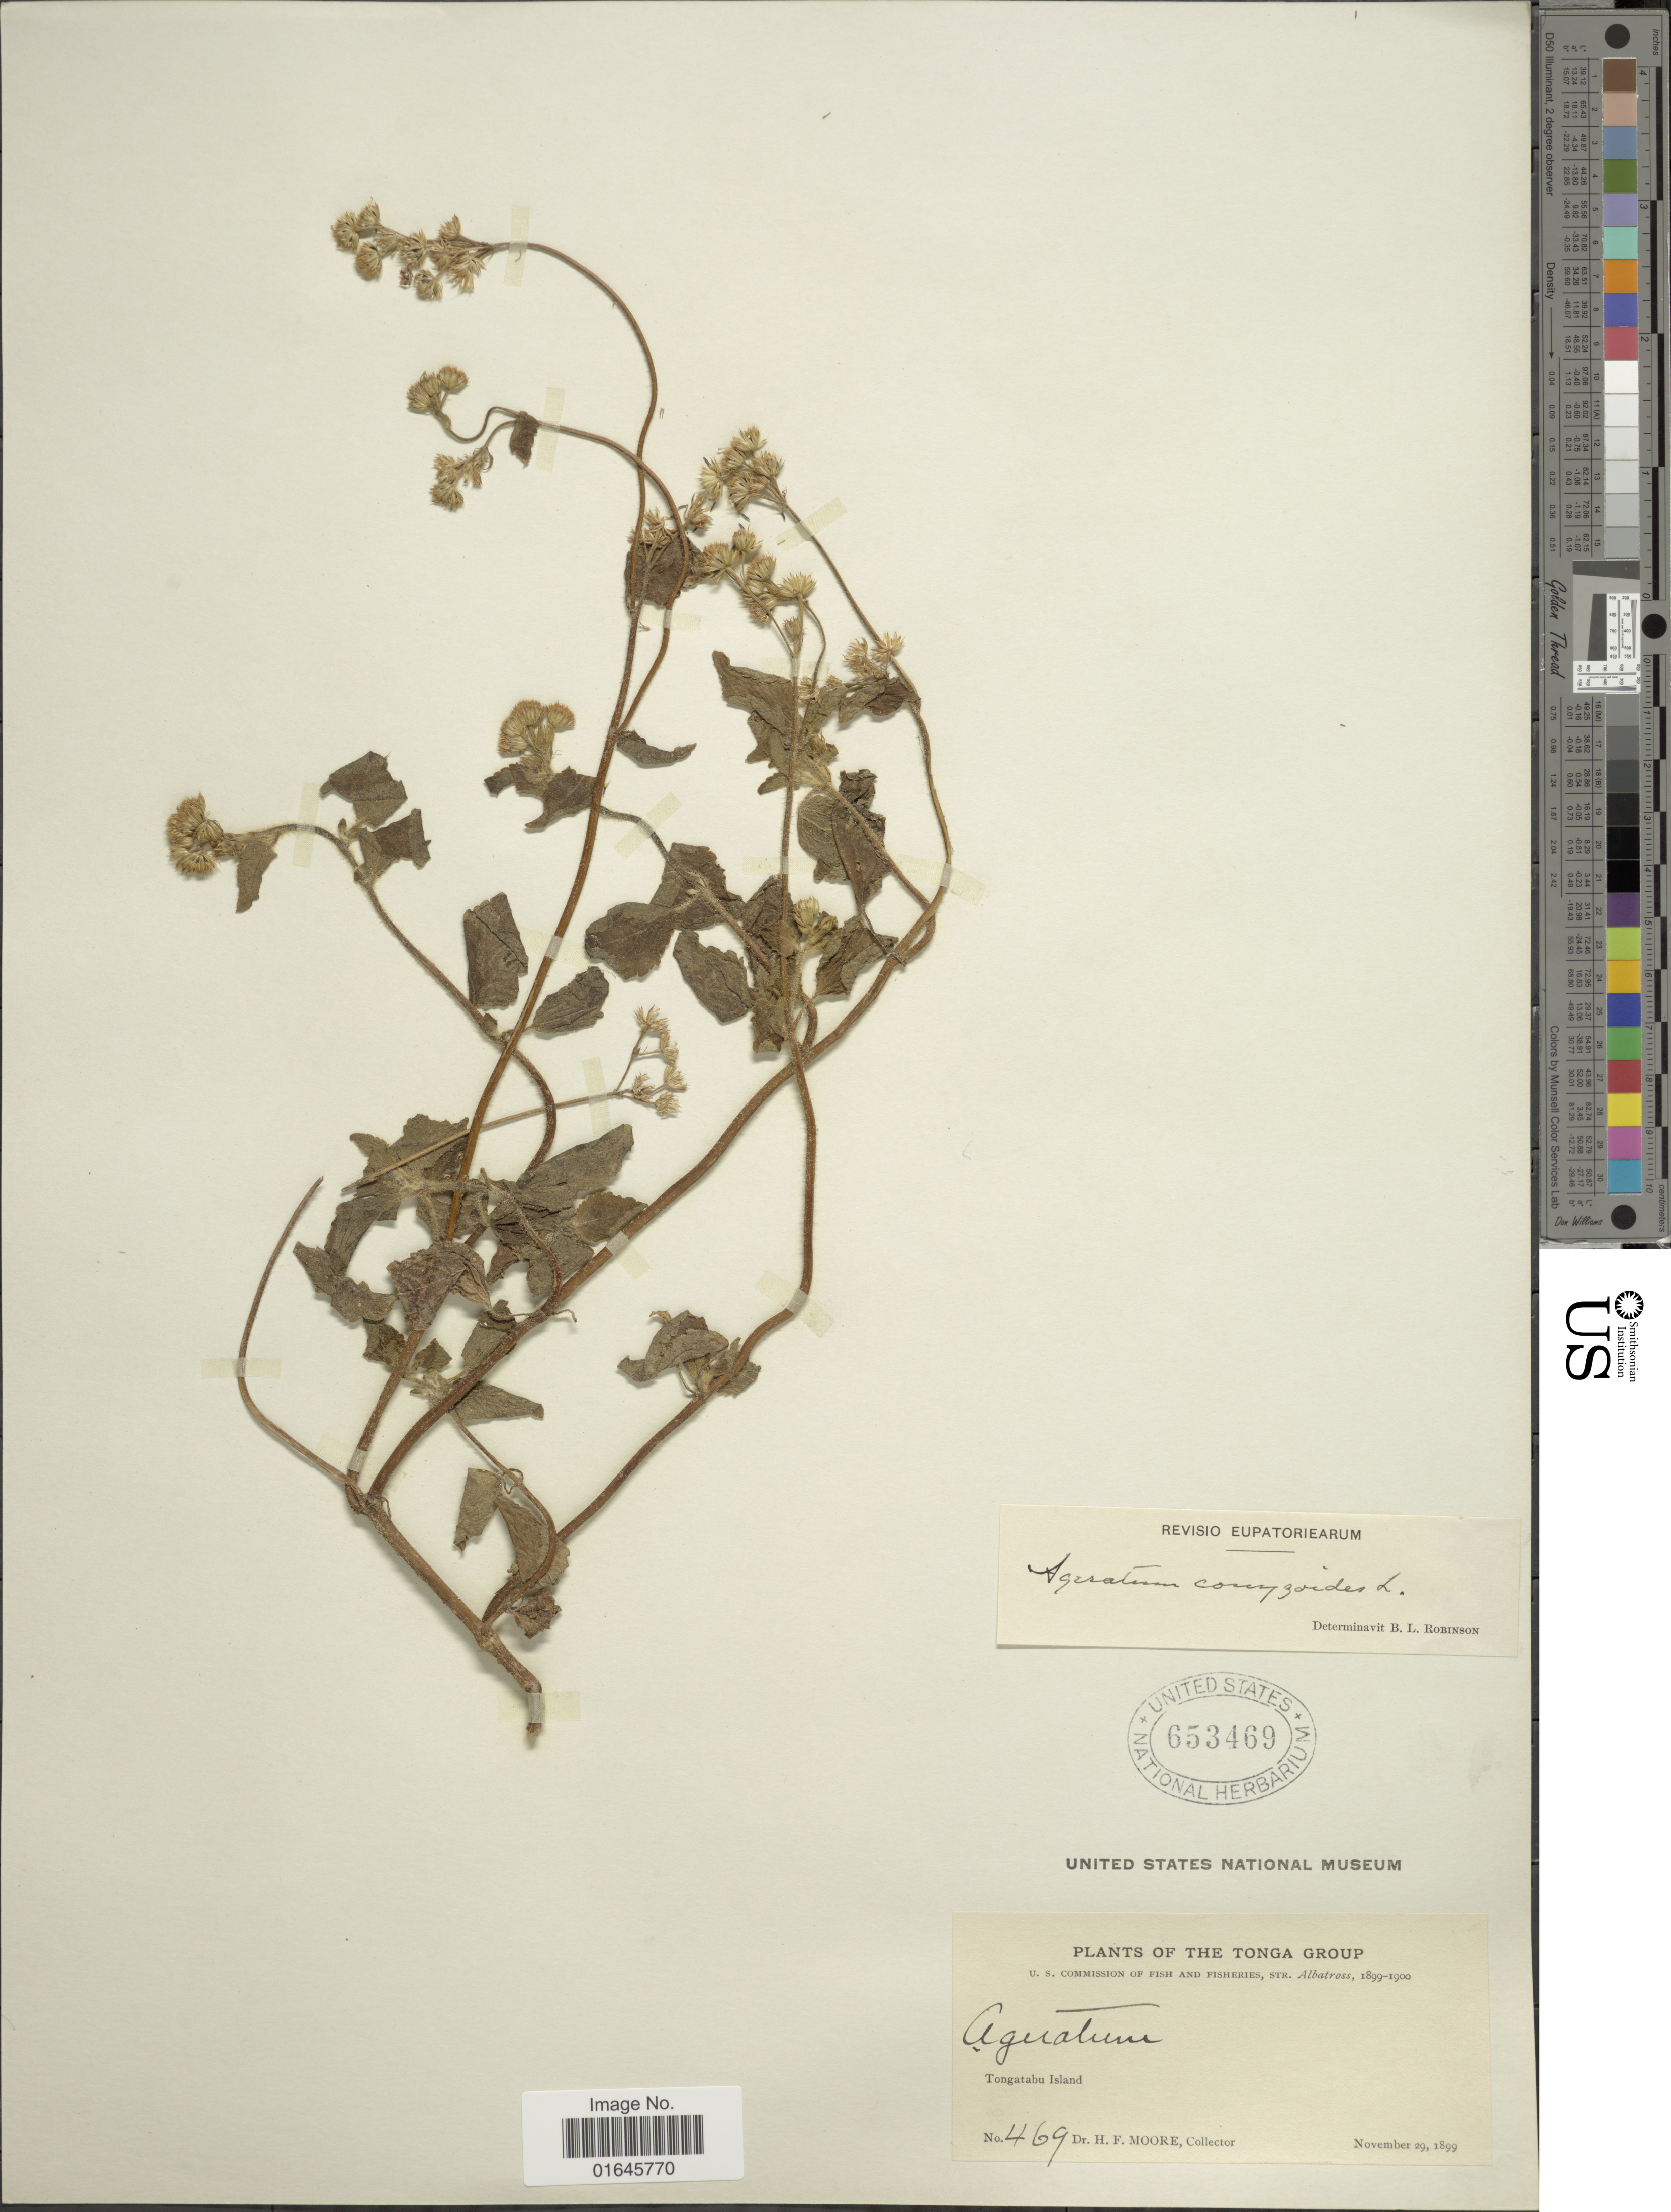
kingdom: Plantae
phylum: Tracheophyta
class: Magnoliopsida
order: Asterales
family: Asteraceae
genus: Ageratum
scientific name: Ageratum conyzoides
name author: L.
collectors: H. F. Moore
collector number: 469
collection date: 1899-11-29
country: Tonga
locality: The Tonga Group, Tongatabu Island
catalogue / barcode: US 653469